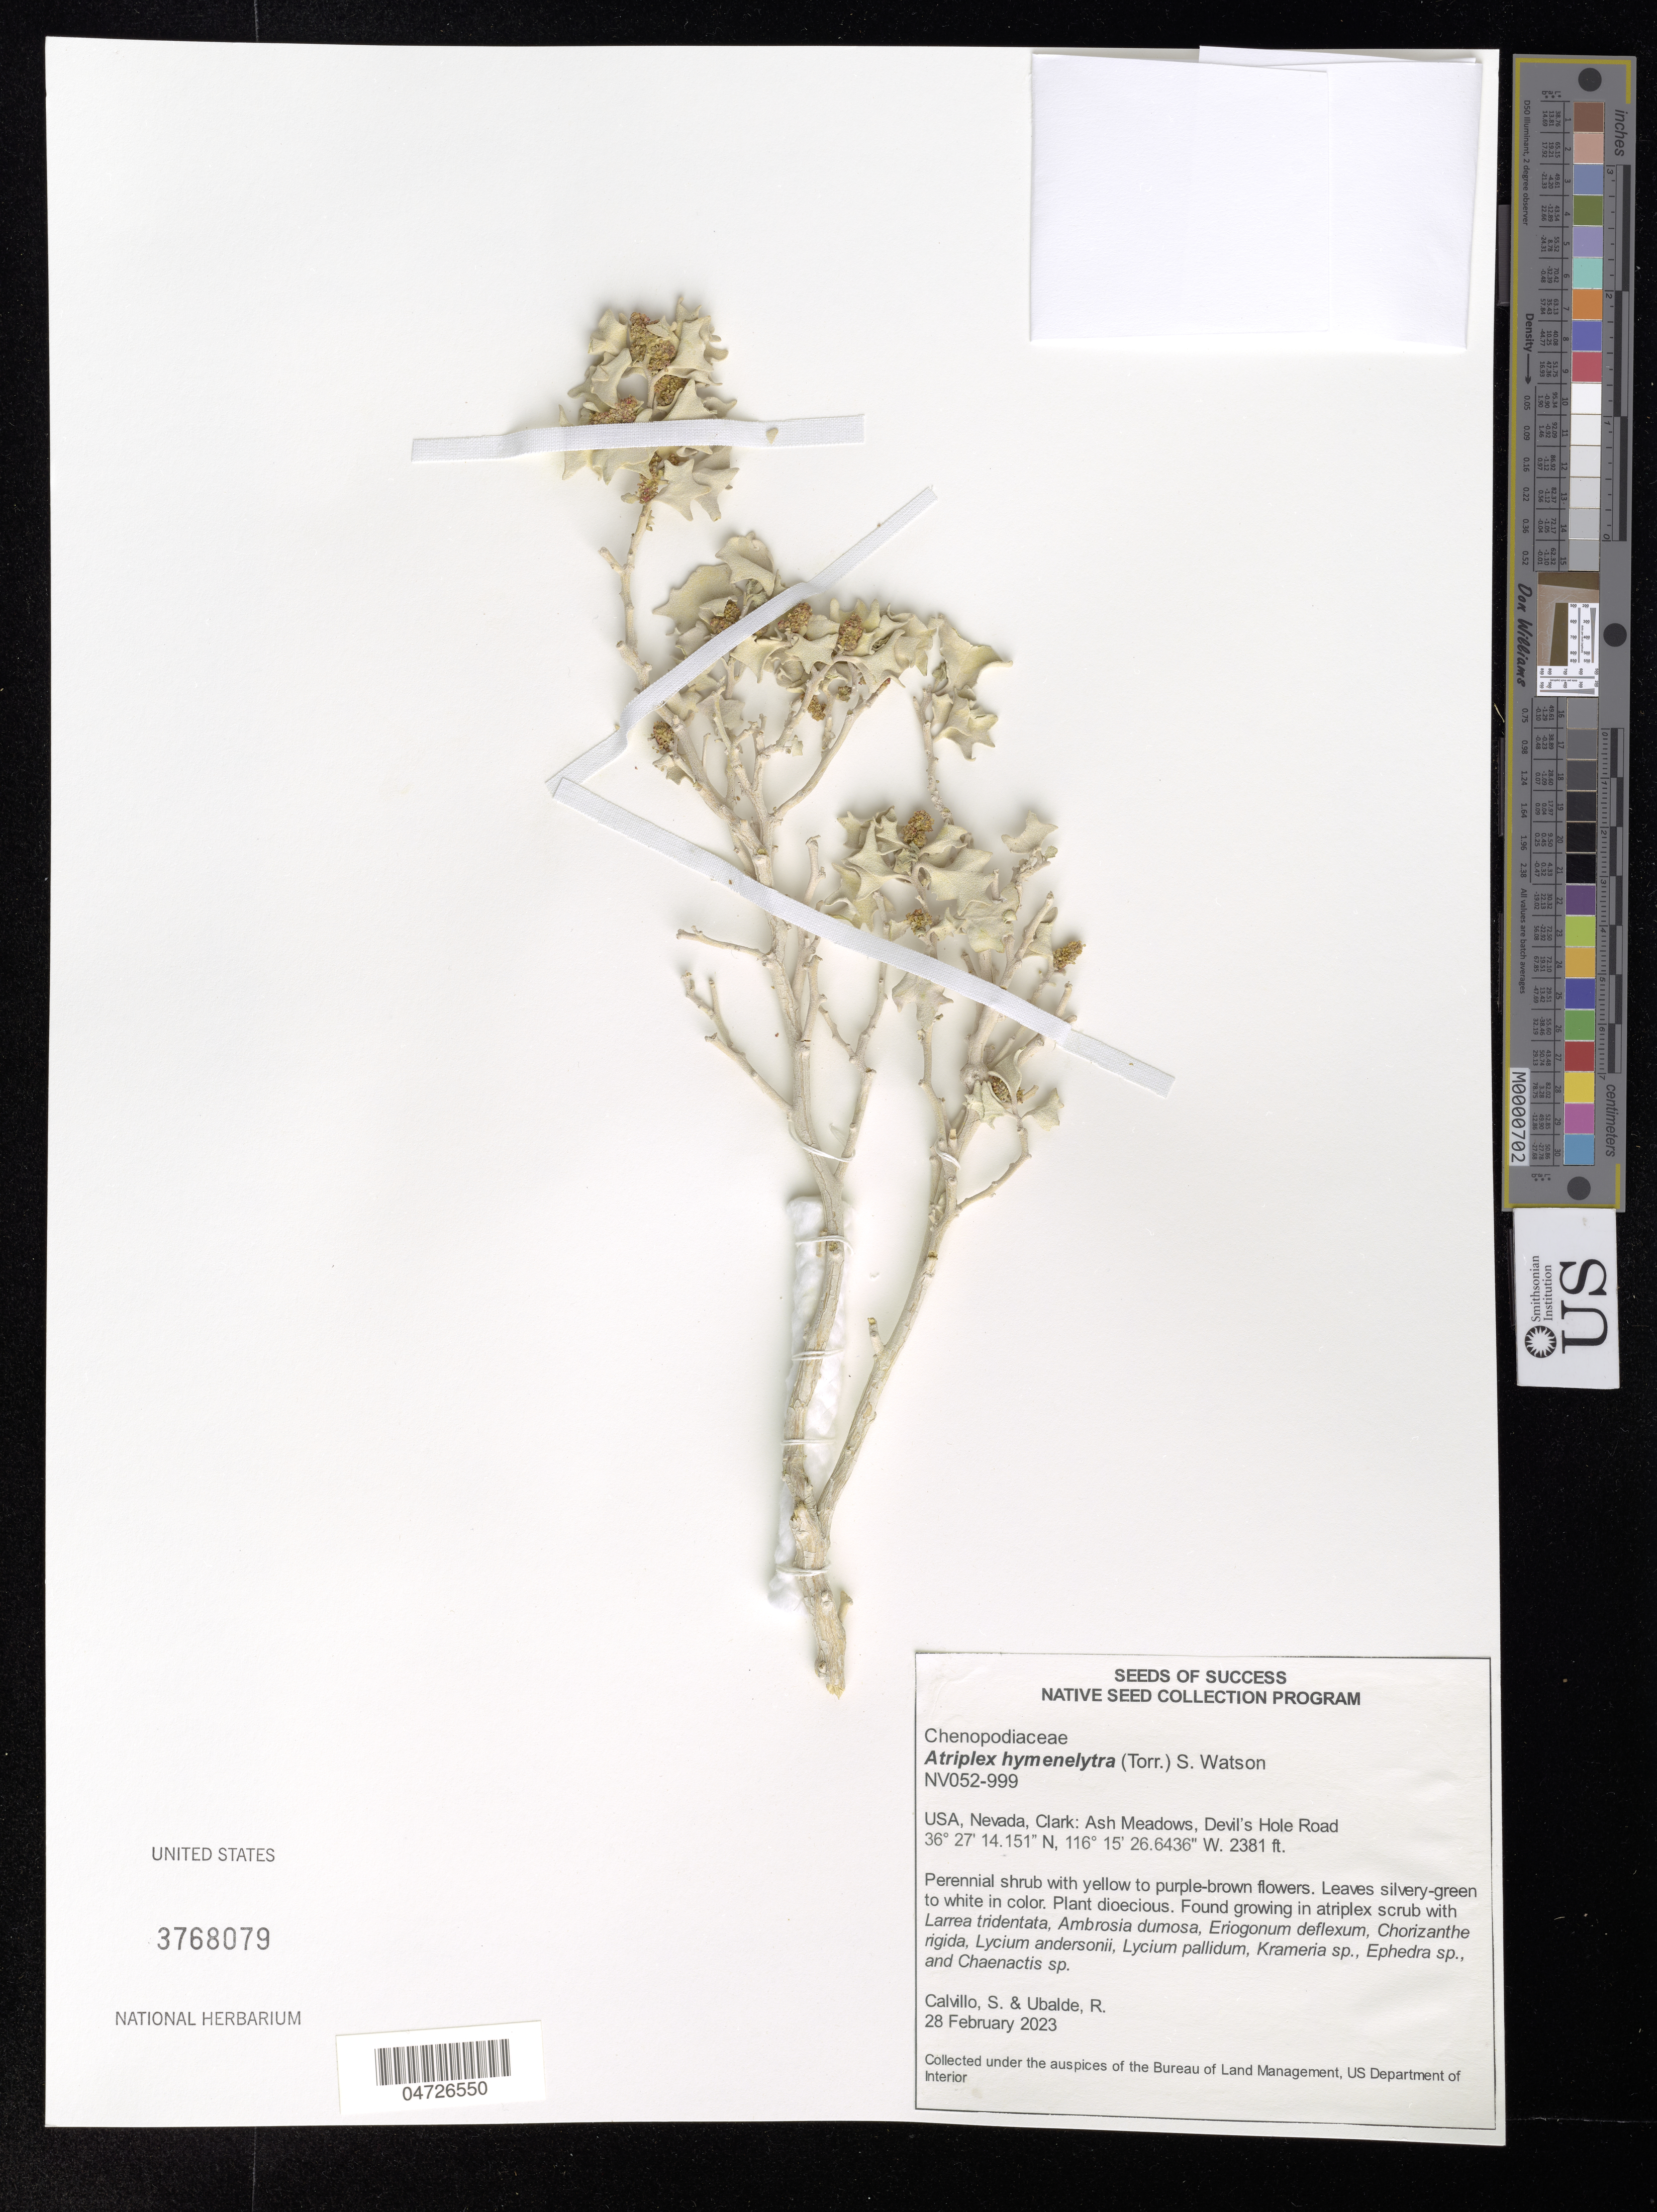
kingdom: Plantae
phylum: Tracheophyta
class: Magnoliopsida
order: Caryophyllales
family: Amaranthaceae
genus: Atriplex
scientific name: Atriplex hymenelytra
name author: (Torr.) S. Watson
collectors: S. Calvillo & R. Ubalde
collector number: NV052-999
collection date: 2023-02-28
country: United States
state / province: Nevada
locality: Clark: Ash Meadows, Devil's Hole Road.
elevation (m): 726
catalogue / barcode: US 3768079